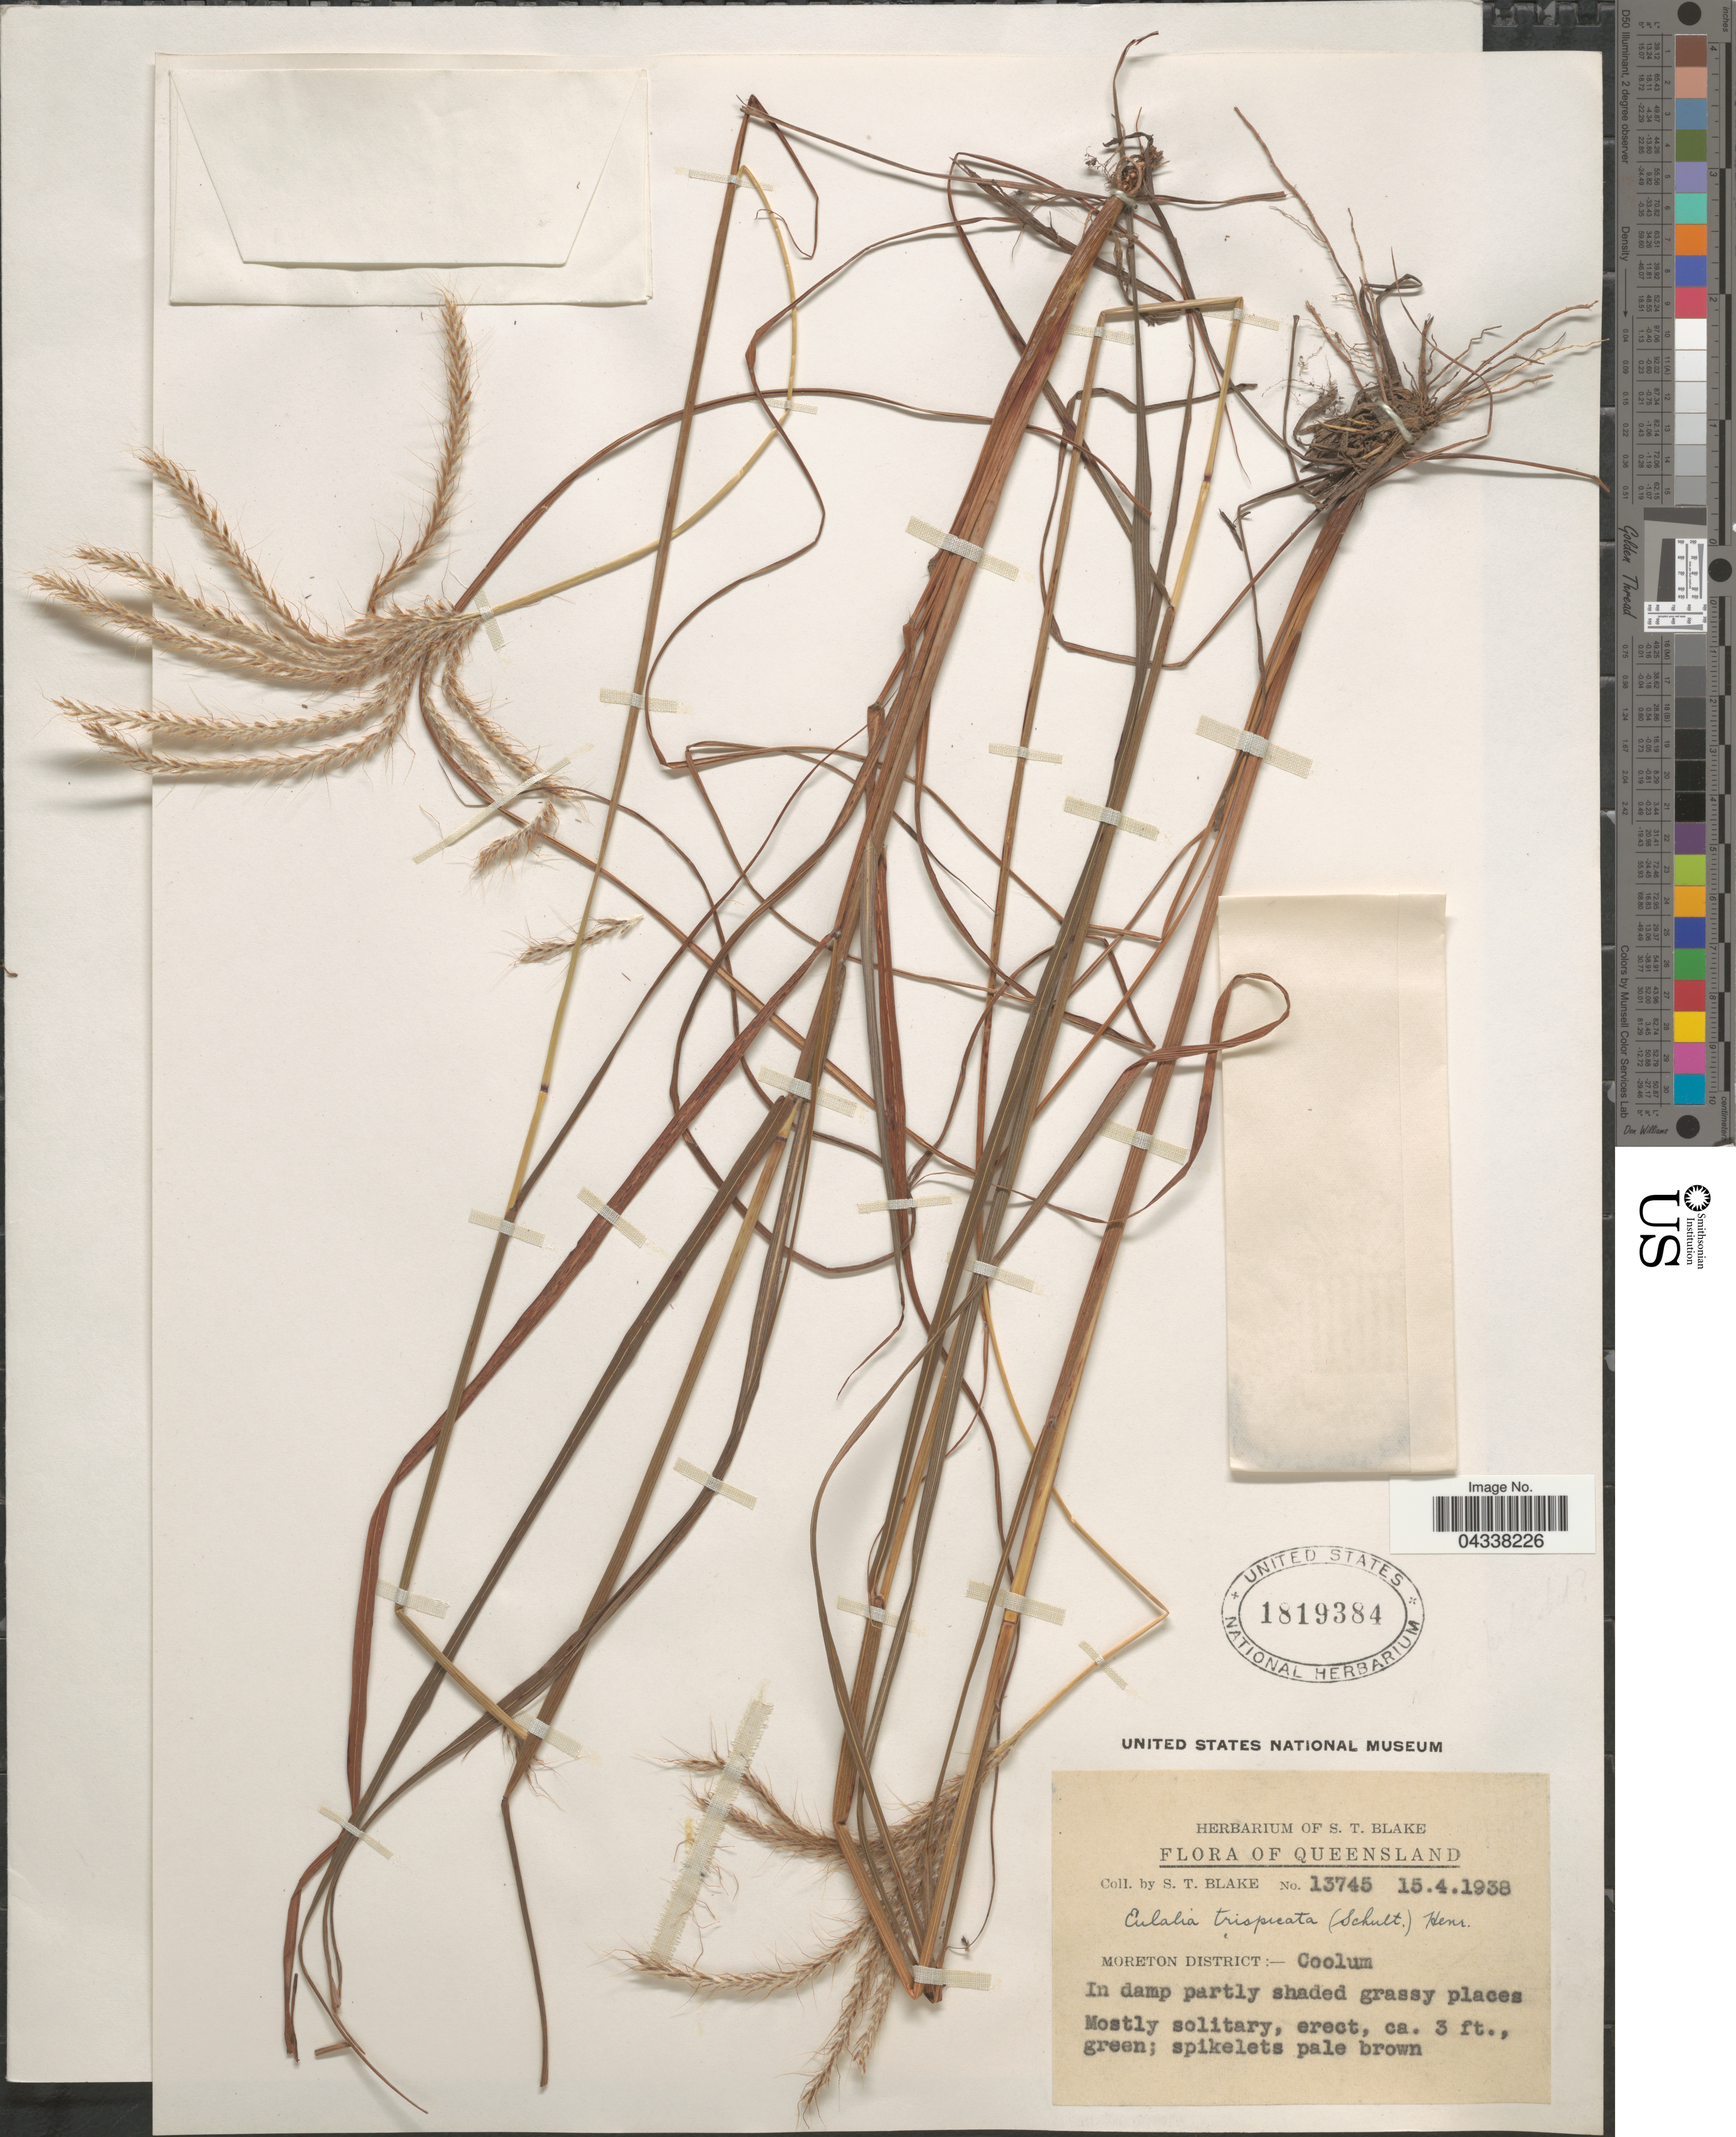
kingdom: Plantae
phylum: Tracheophyta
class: Liliopsida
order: Poales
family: Poaceae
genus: Pseudopogonatherum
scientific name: Pseudopogonatherum trispicatum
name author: (Schult.) Ohwi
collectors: S. T. Blake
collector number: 13745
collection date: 1938-04-15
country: Australia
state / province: Queensland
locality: Moreton District:- Coolum.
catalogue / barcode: US 1819384